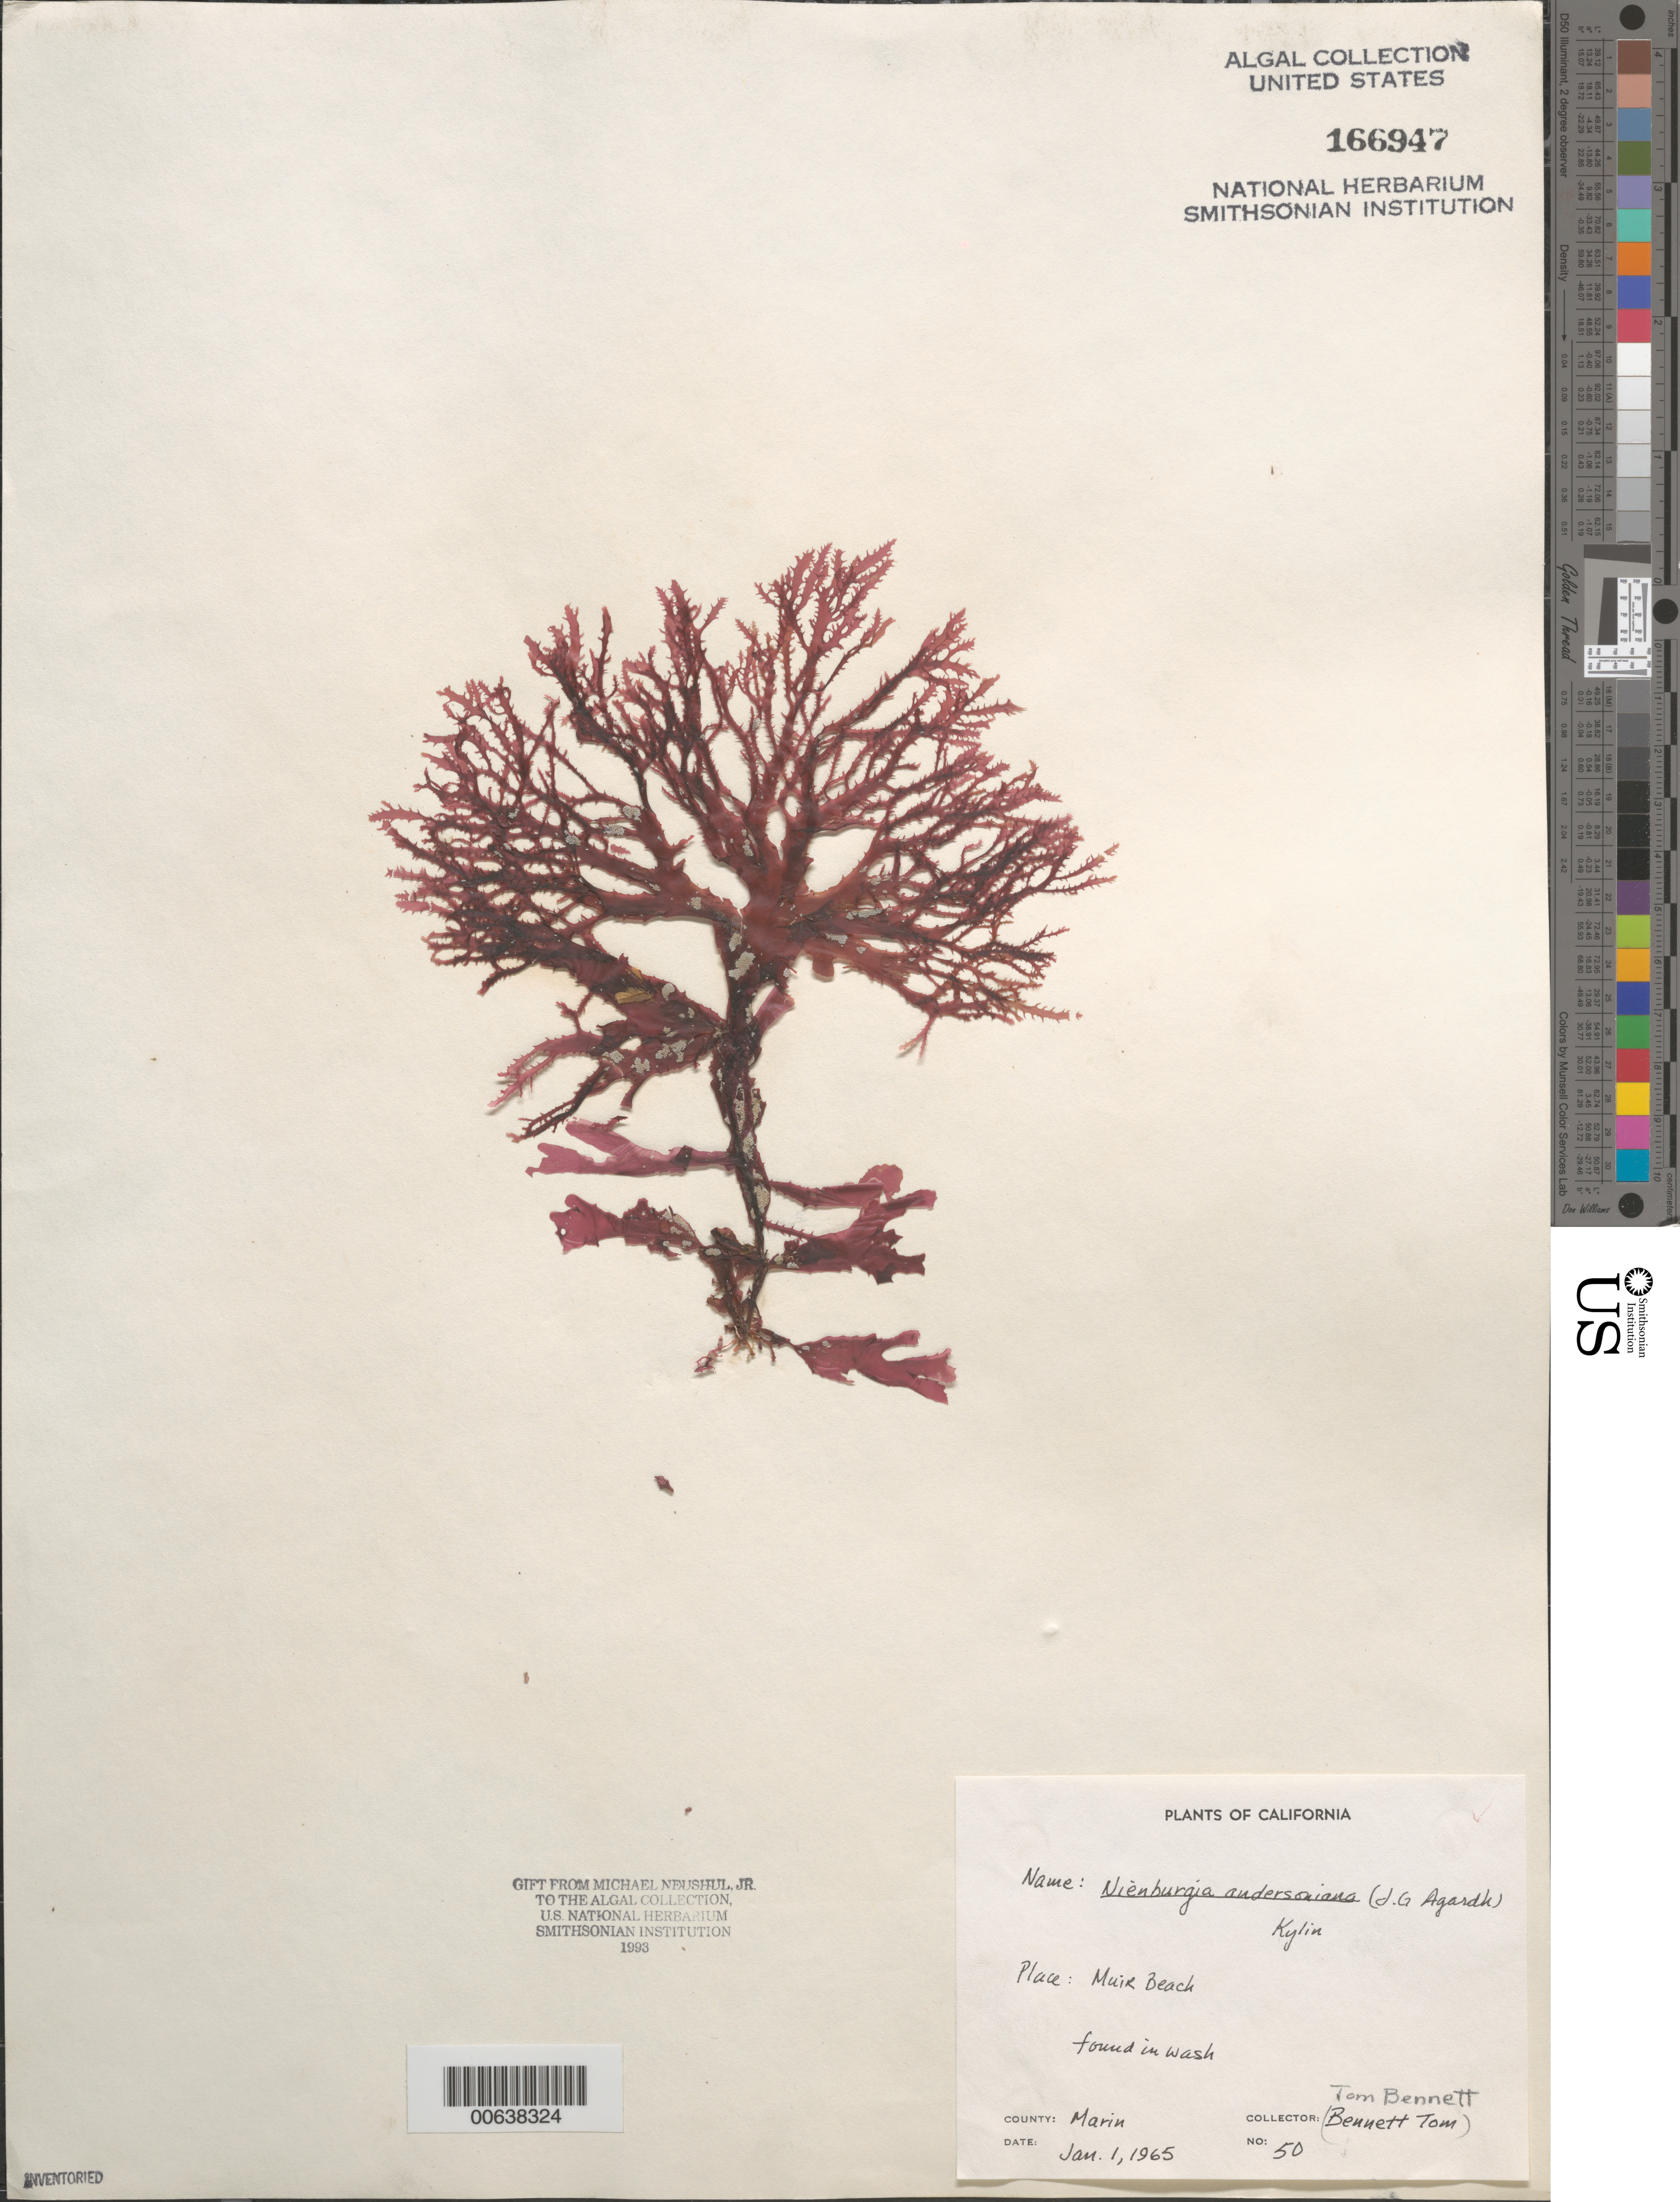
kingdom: Plantae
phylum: Rhodophyta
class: Florideophyceae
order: Ceramiales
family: Delesseriaceae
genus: Nienburgia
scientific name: Nienburgia andersoniana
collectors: T. Bennett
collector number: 50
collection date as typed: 01 Jan 1965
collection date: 1965-01-01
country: United States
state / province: California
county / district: Marin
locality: Muir Beach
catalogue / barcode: US 166947